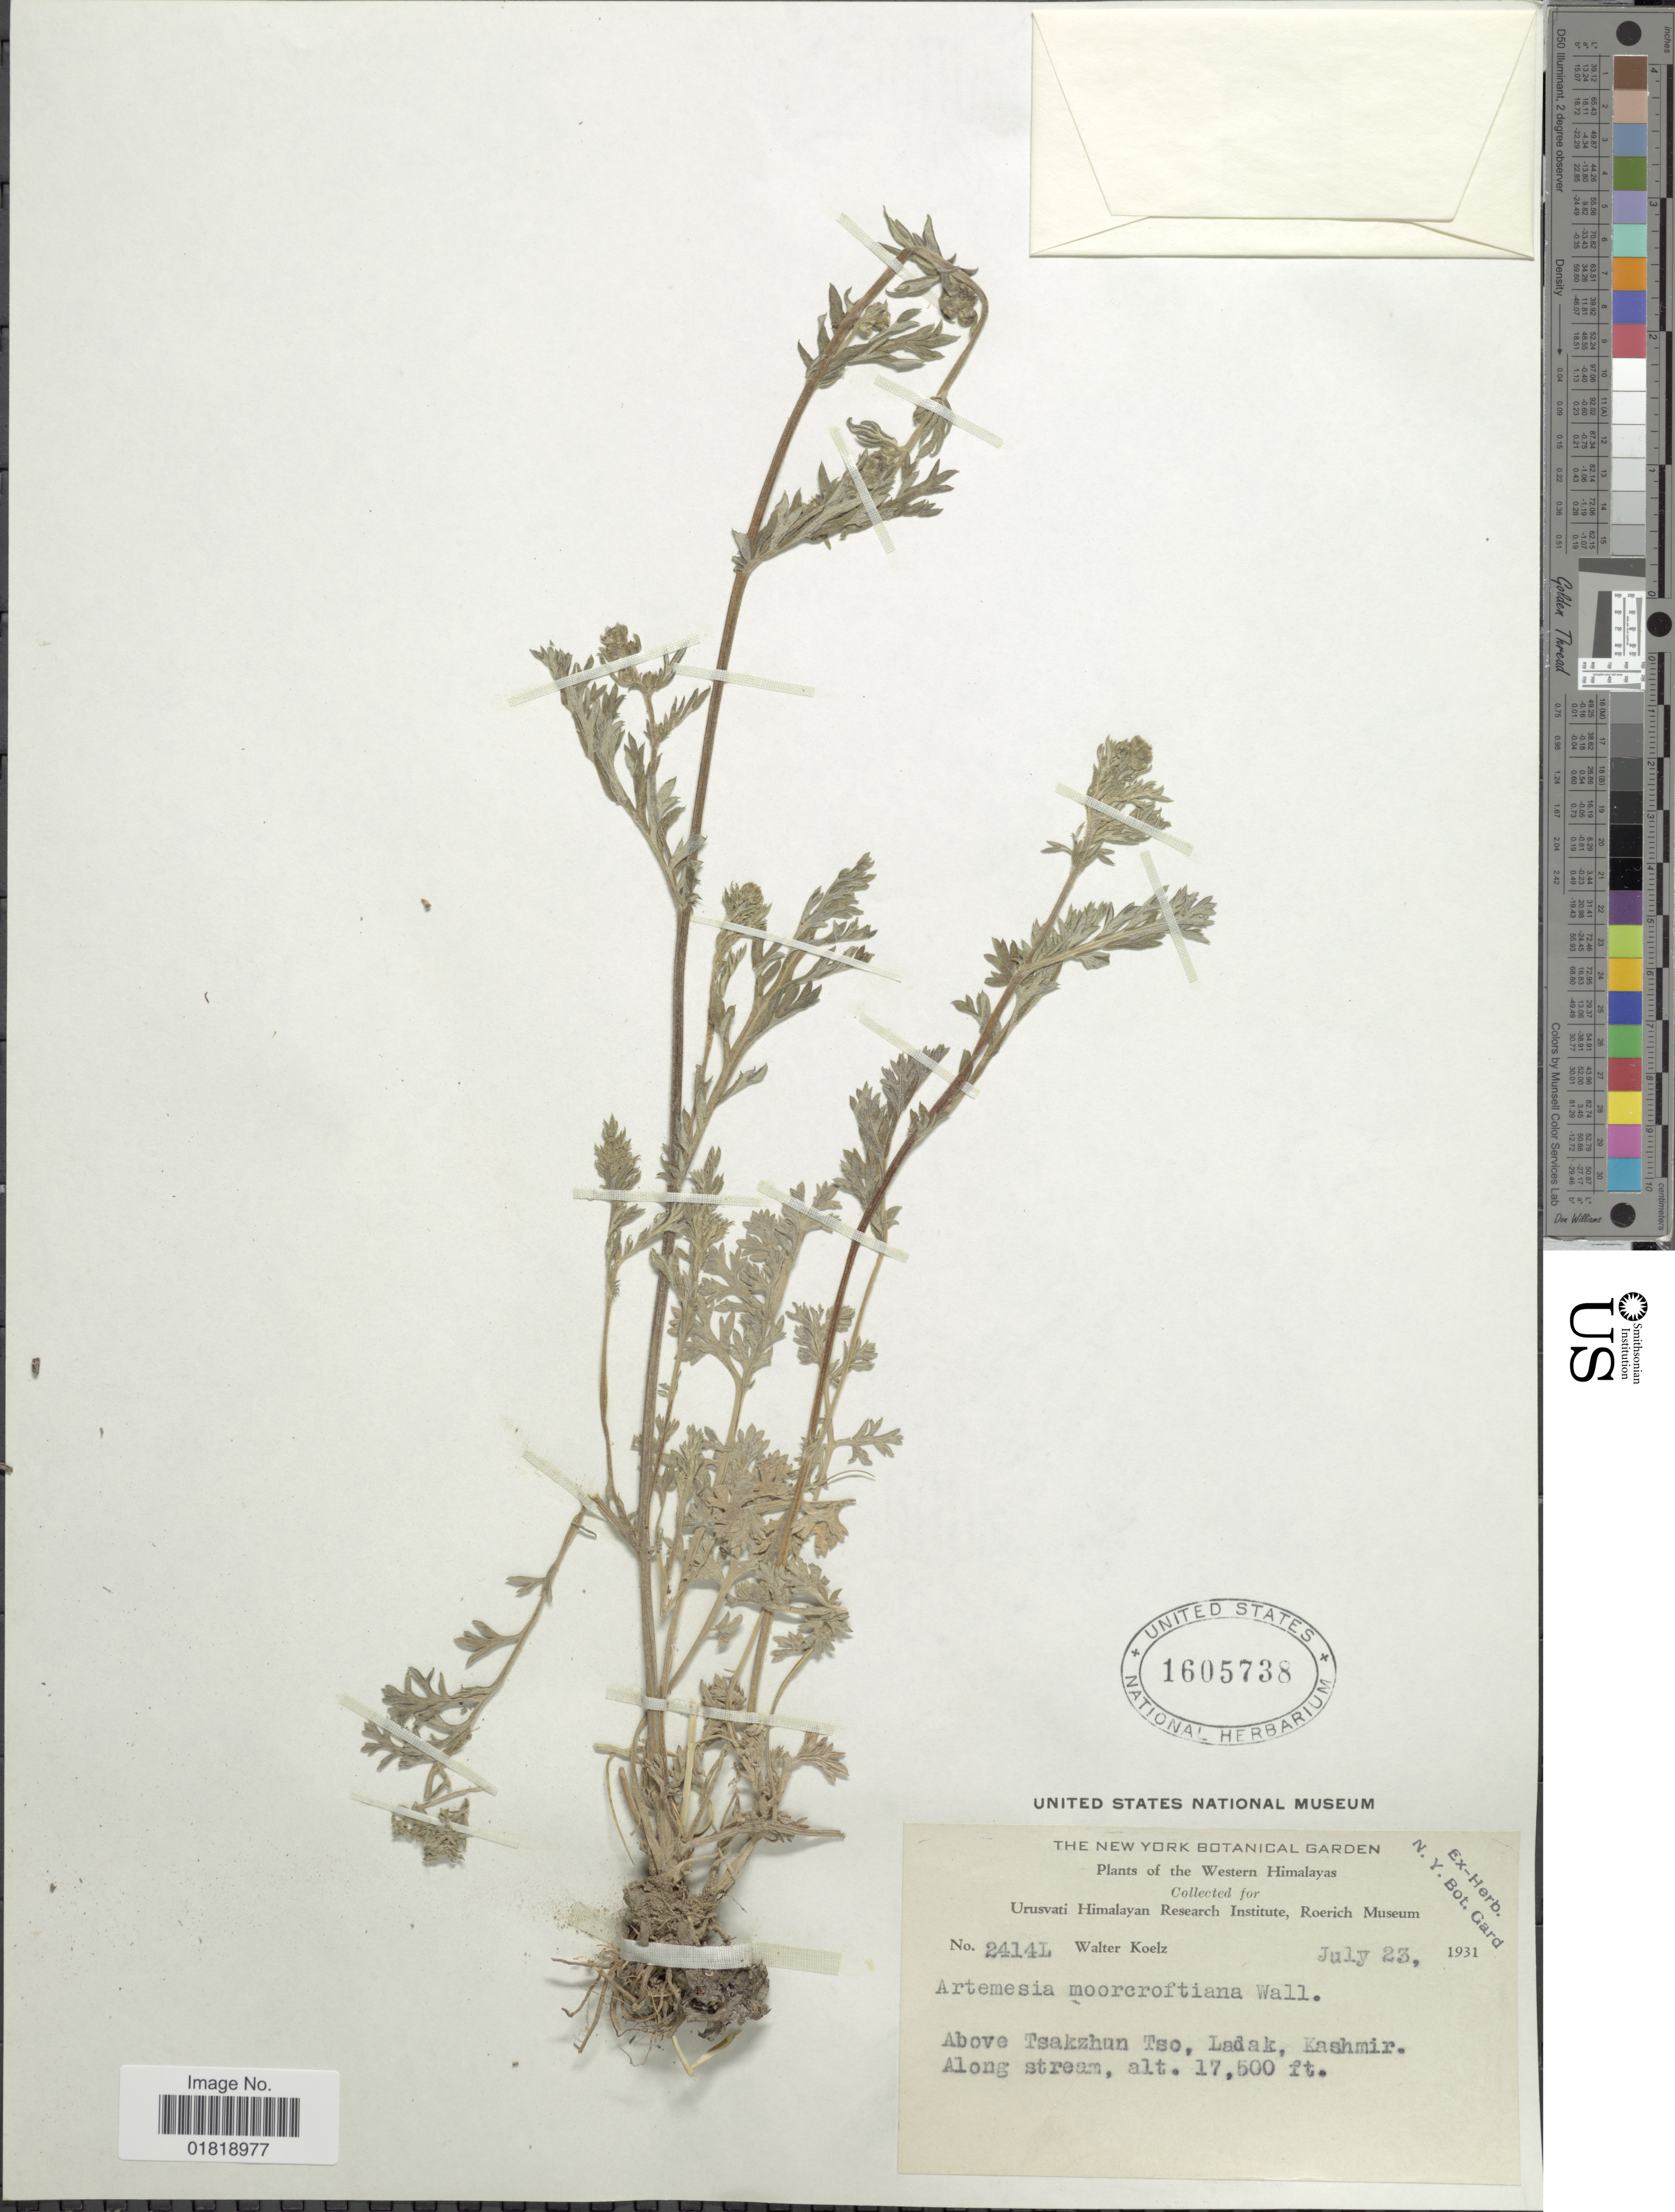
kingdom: Plantae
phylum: Tracheophyta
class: Magnoliopsida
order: Asterales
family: Asteraceae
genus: Artemisia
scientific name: Artemisia moorcroftiana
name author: Wall. ex DC.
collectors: W. N. Koelz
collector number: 2414L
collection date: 1931-07-23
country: India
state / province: Ladakh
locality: Western Himalayas, Above Tsakzhun Tso, Ladak, Kashmir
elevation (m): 5334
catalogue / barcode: US 1605738